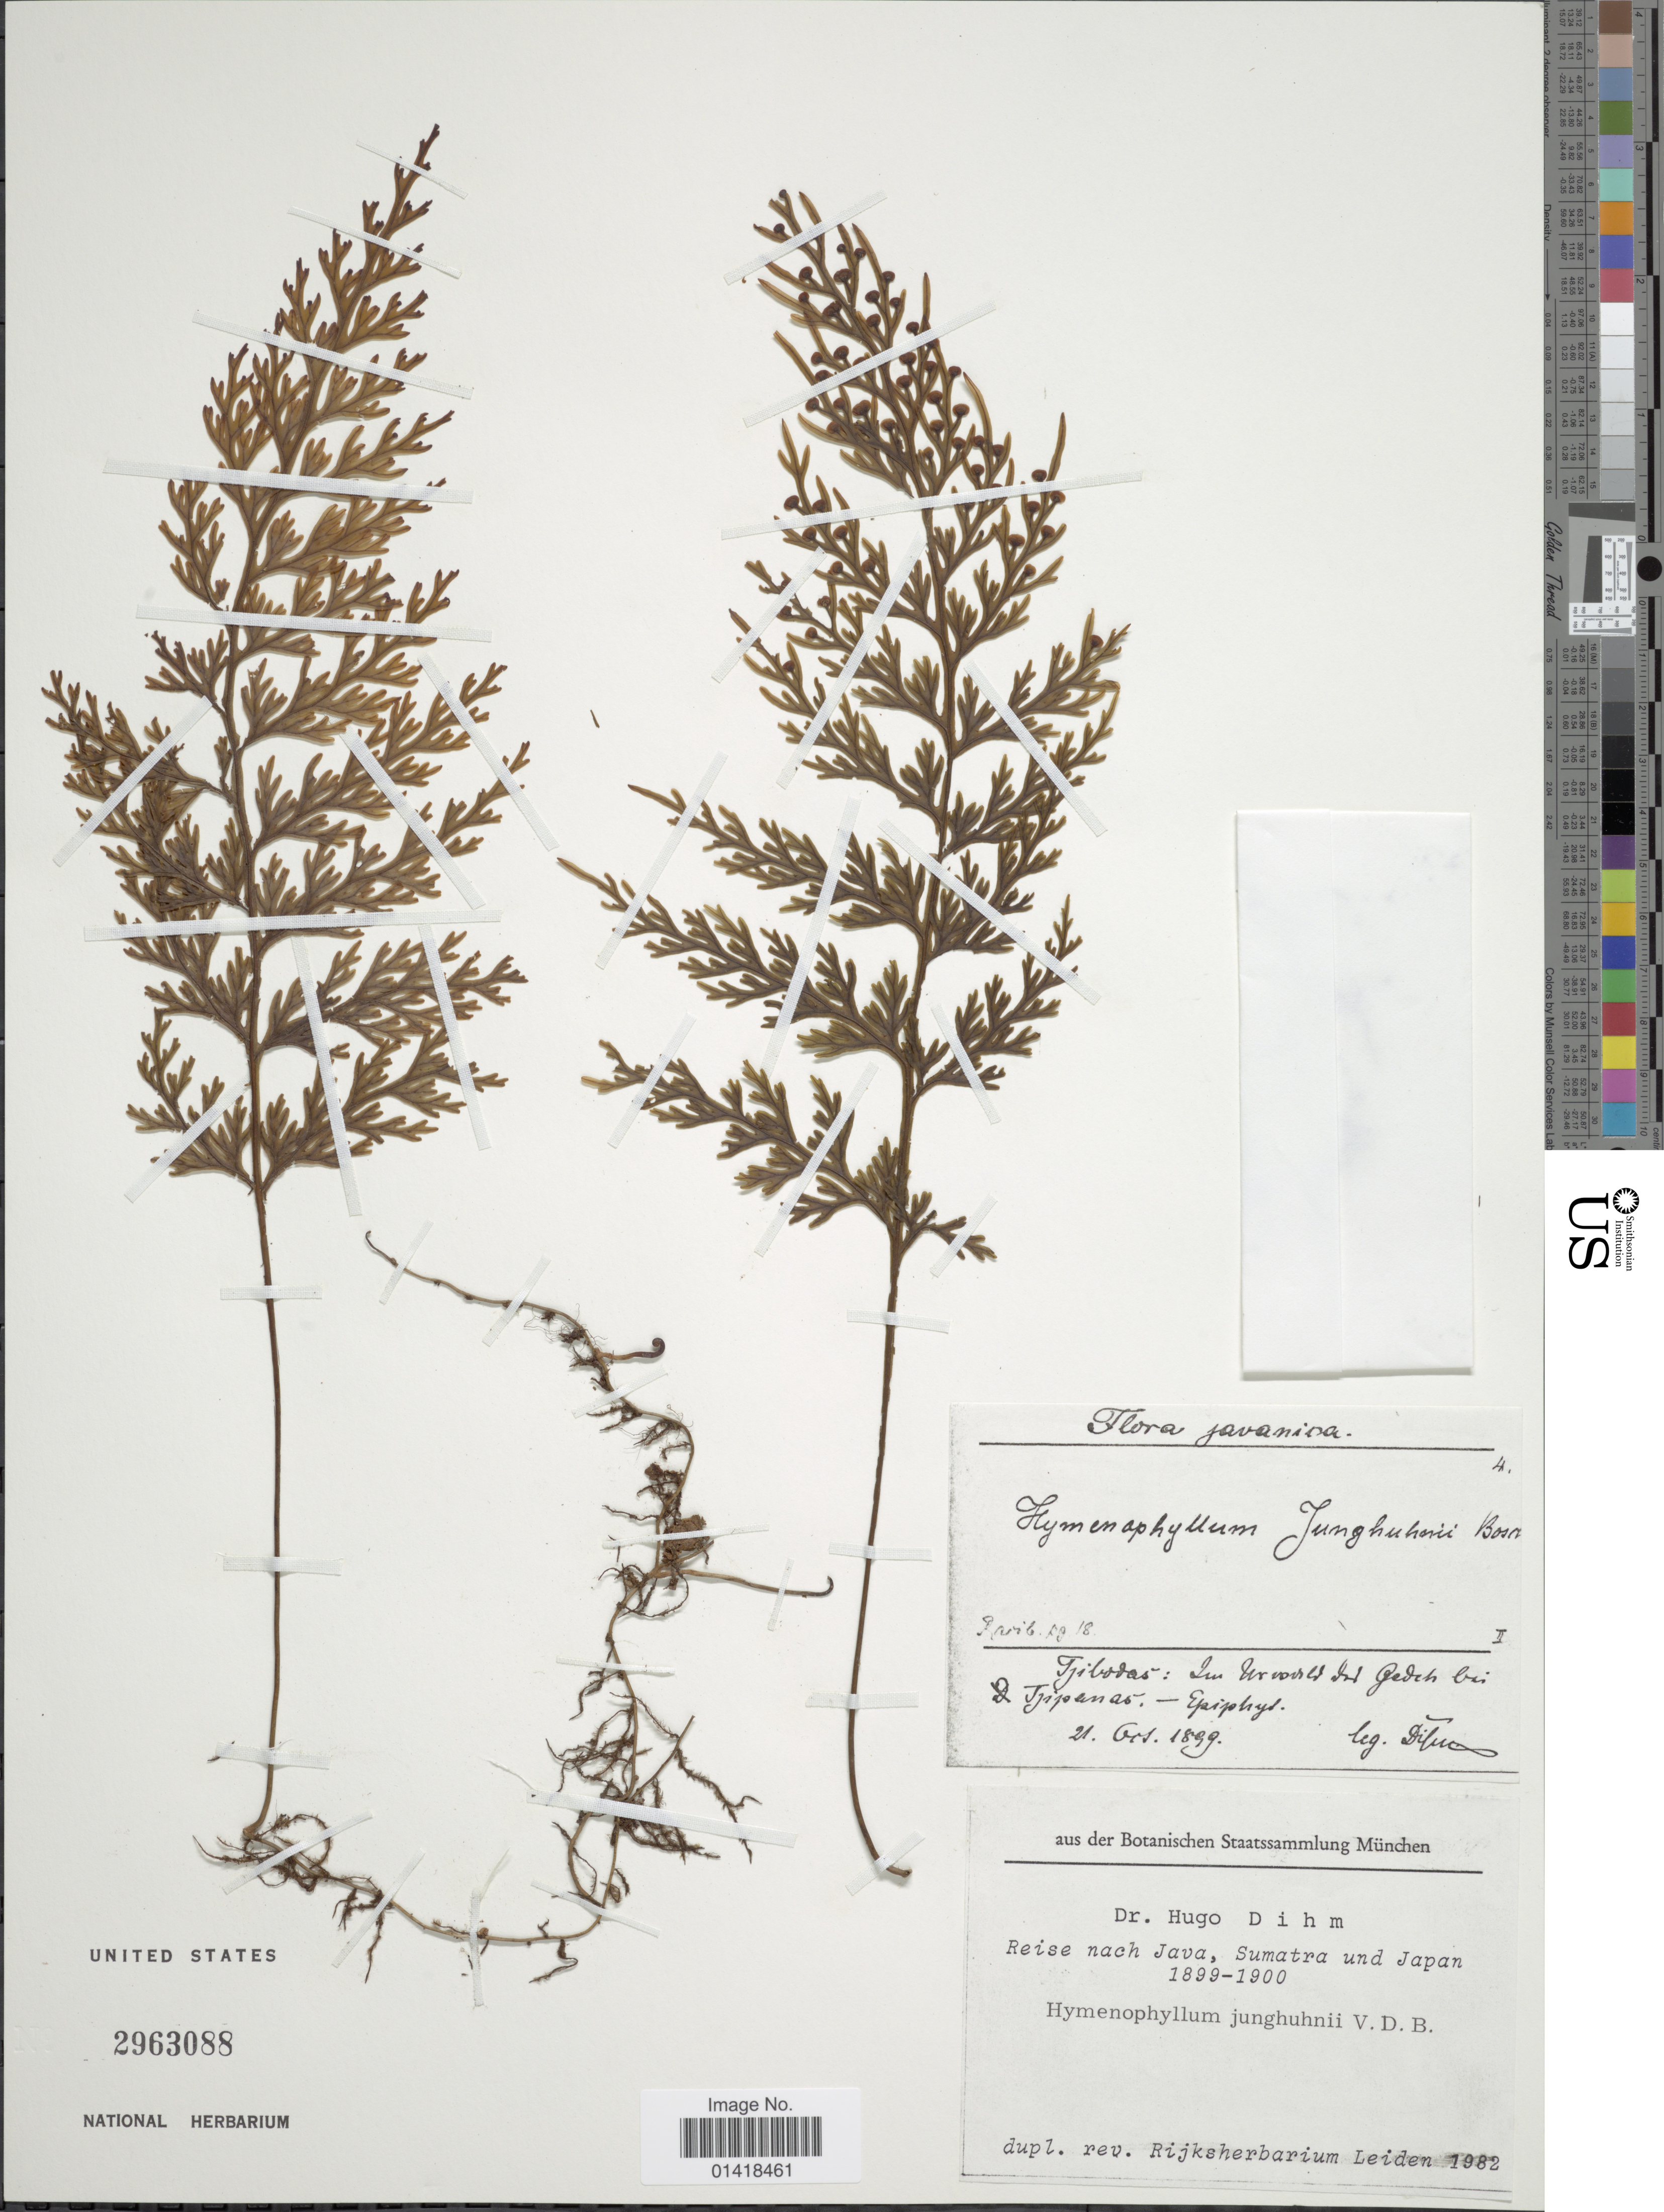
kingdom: Plantae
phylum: Tracheophyta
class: Polypodiopsida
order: Hymenophyllales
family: Hymenophyllaceae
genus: Hymenophyllum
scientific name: Hymenophyllum junghuhnii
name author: Bosch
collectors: H. Dihm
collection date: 1899-10-21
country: Indonesia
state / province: Java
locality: Tjibodas: Nerovobald Gesch. Bui Tjibortom. [interpreted]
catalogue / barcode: US 2963088